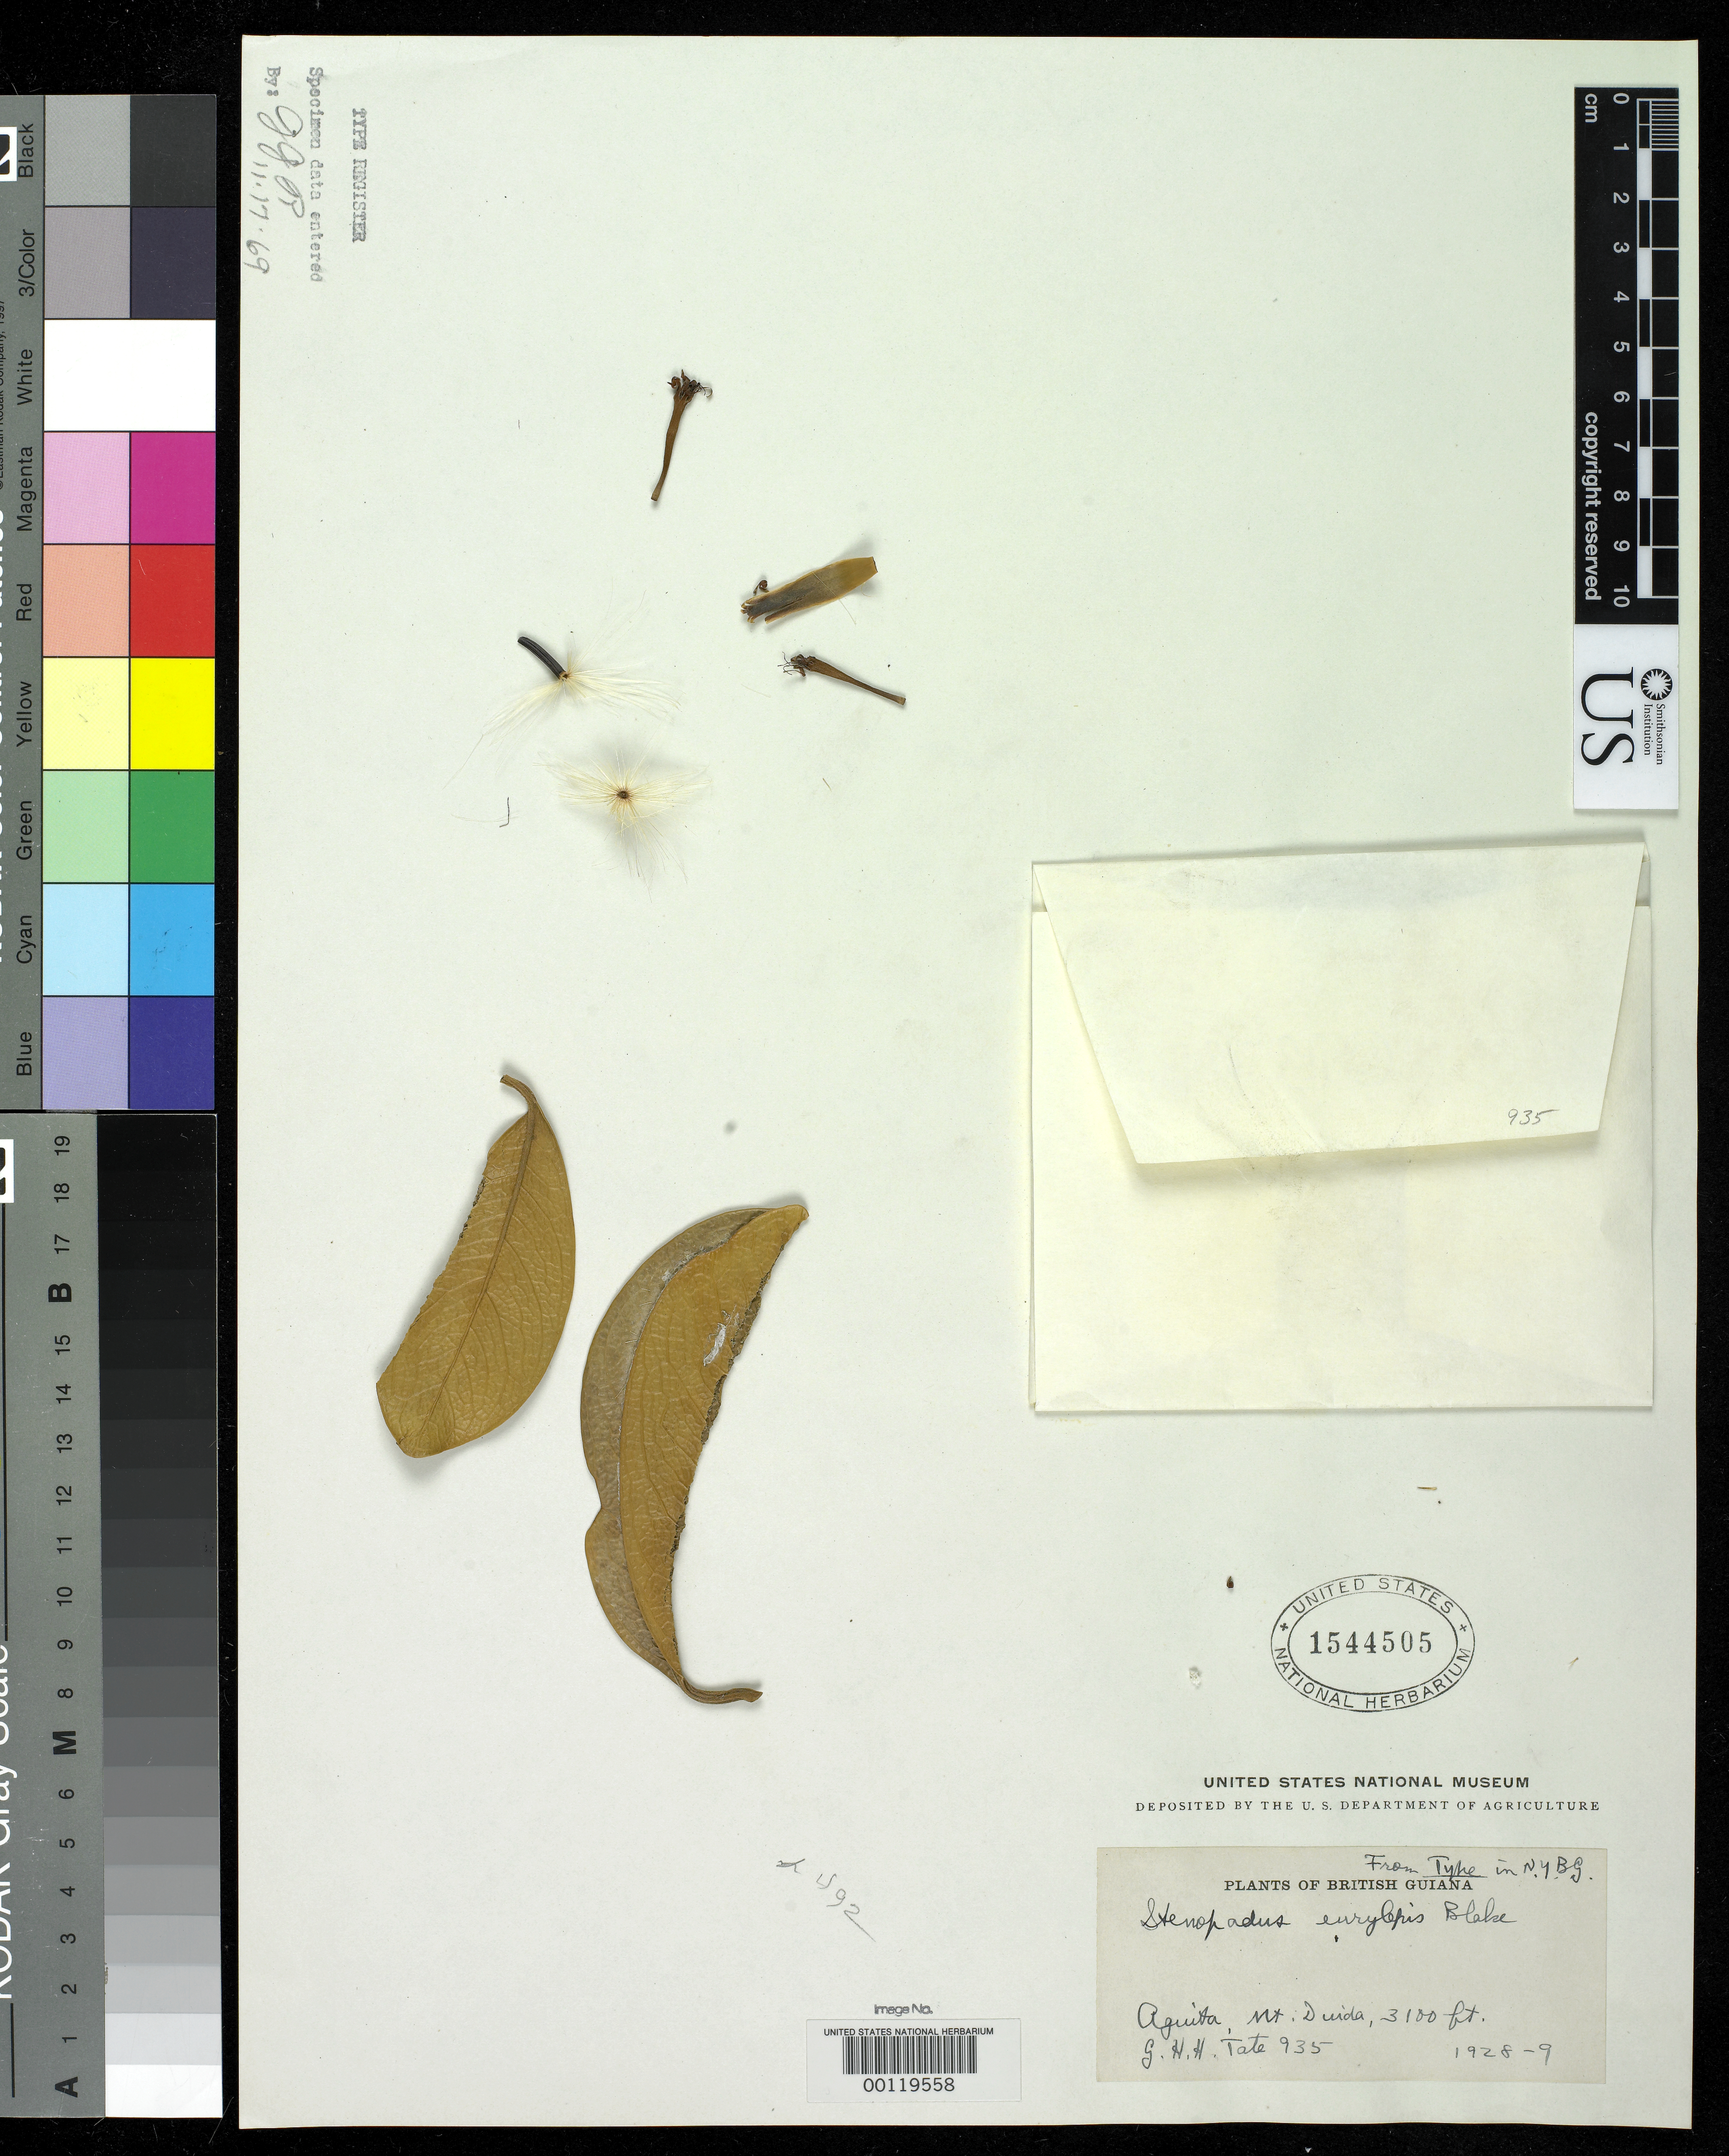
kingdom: Plantae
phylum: Tracheophyta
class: Magnoliopsida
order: Asterales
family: Asteraceae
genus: Stenopadus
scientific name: Stenopadus eurylepis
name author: S.F. Blake in Gleason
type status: Isotype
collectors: G. H. H.Tate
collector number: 935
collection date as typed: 1928 to -- --- 1929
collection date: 1928/1929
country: Venezuela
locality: Mt. Duida, Aguita.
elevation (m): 945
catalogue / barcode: US 1544505